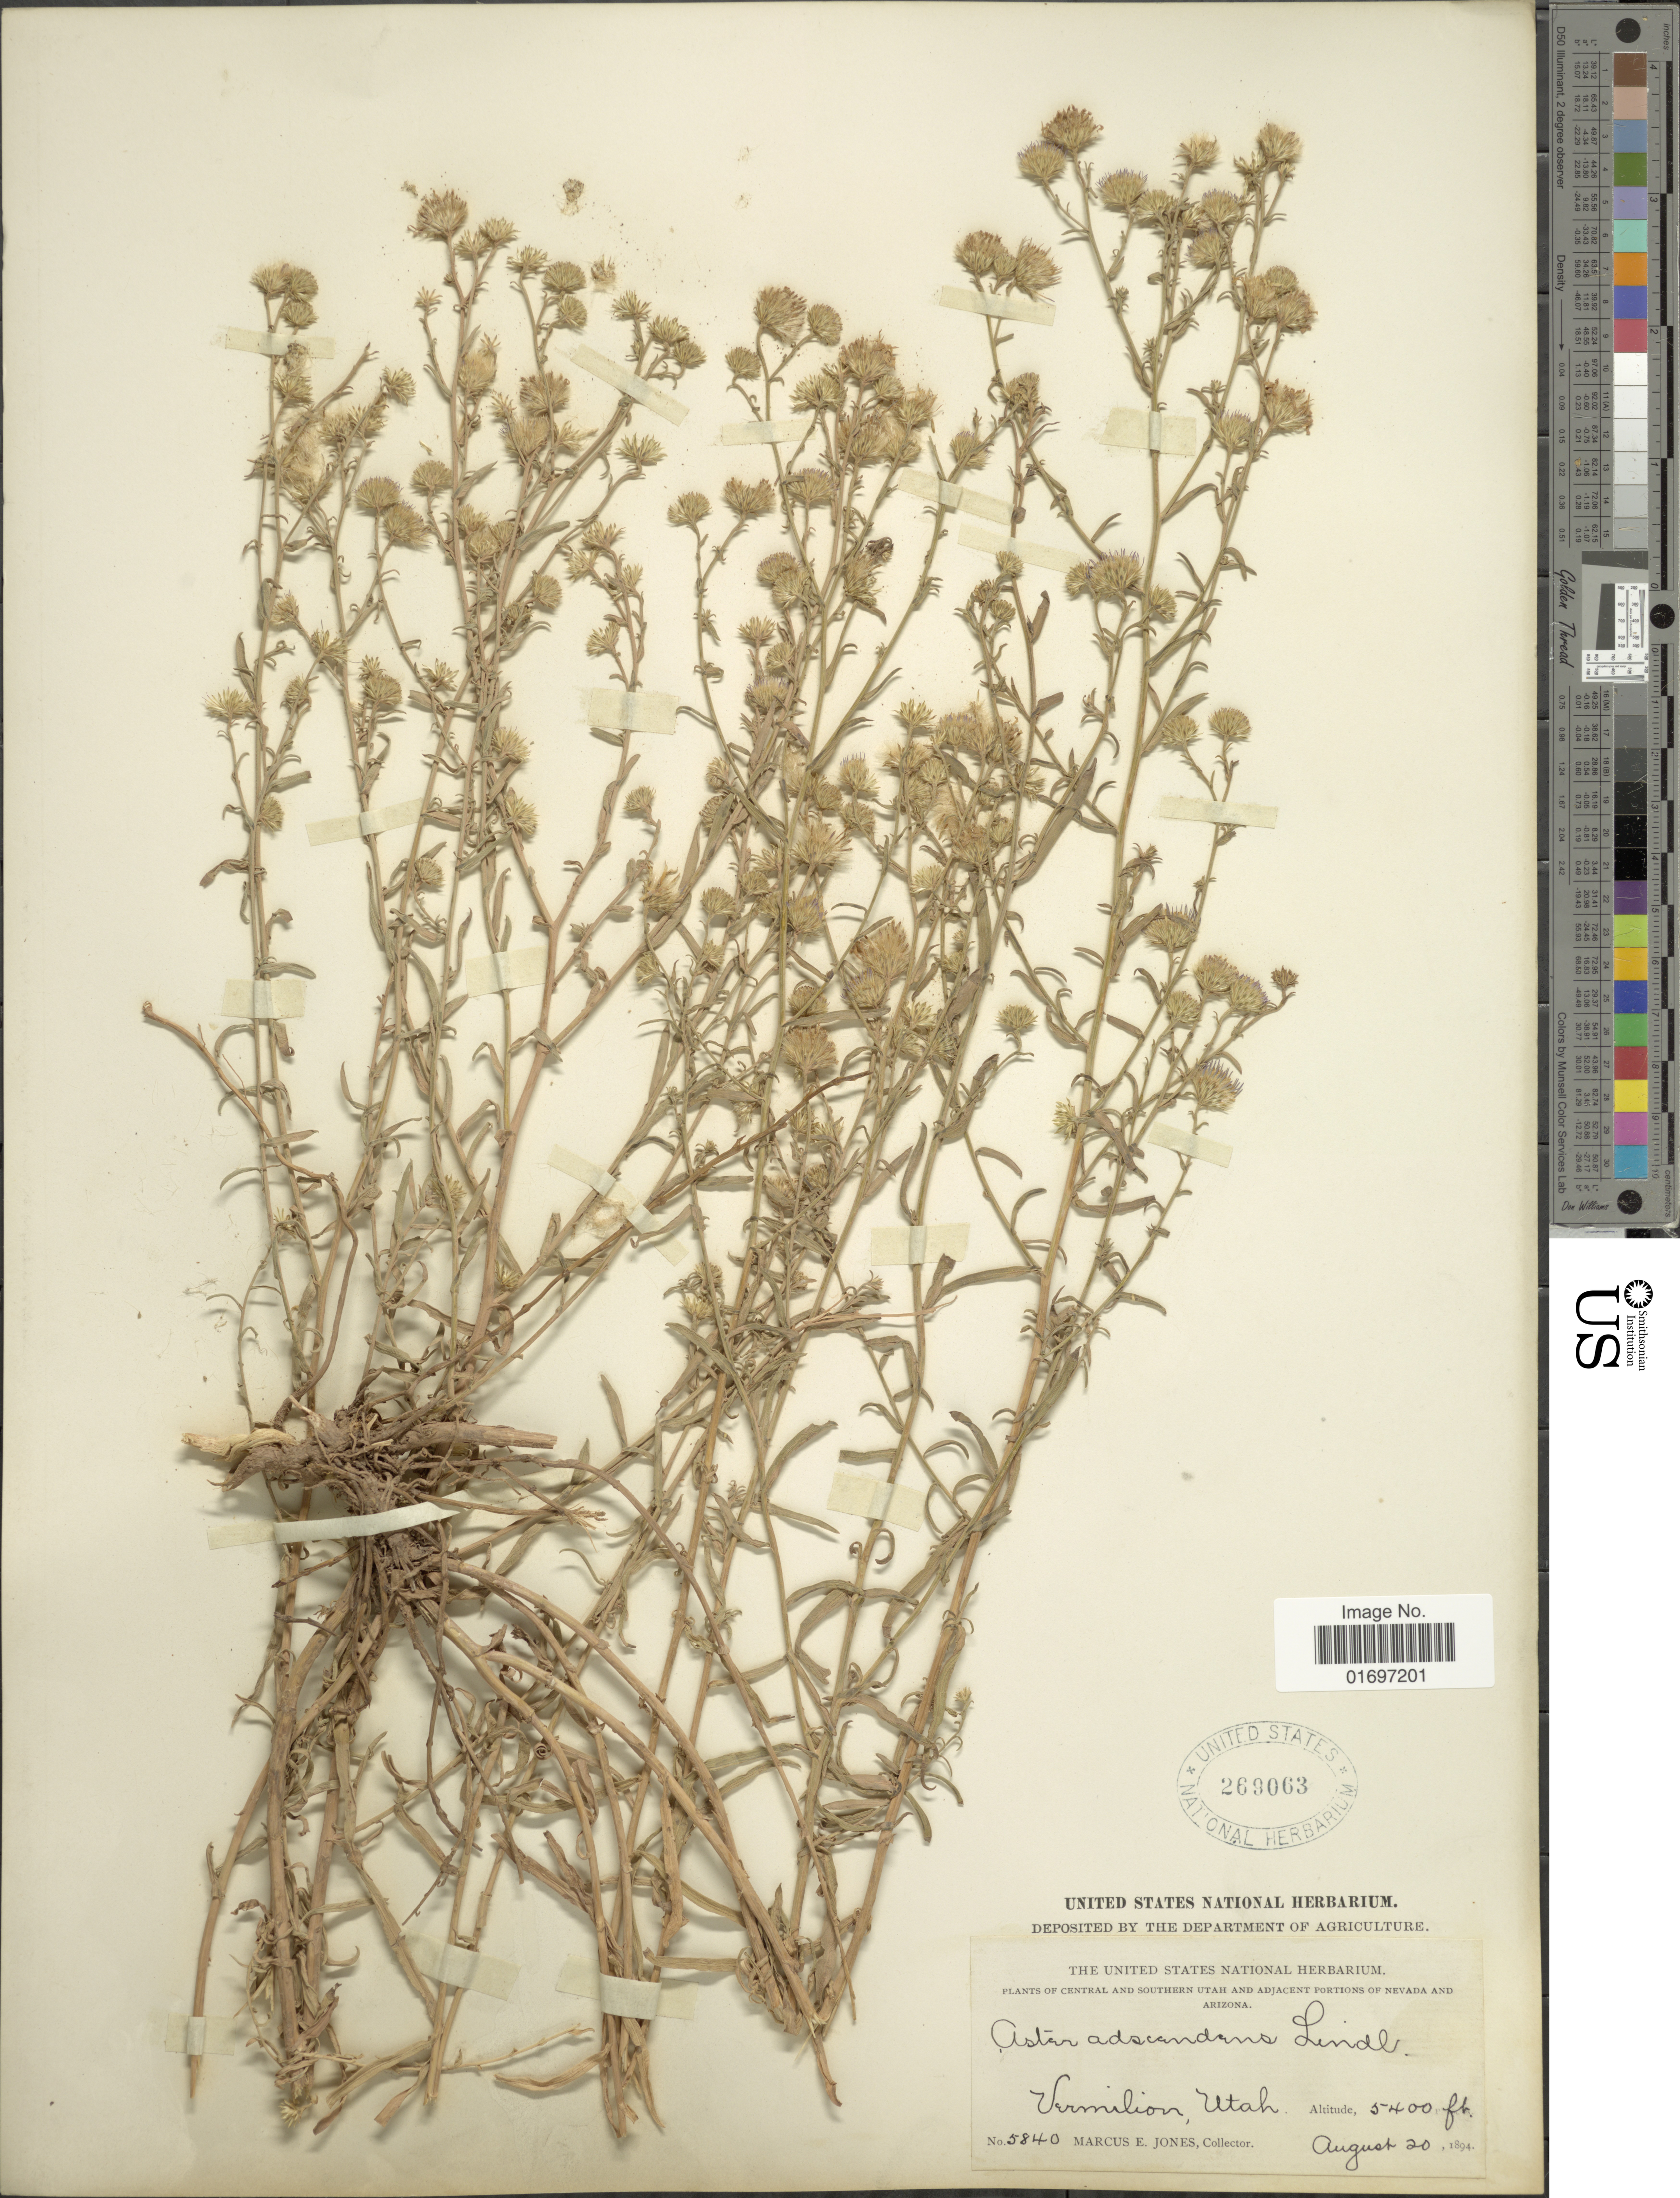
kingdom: Plantae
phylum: Tracheophyta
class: Magnoliopsida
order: Asterales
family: Asteraceae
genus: Symphyotrichum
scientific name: Symphyotrichum ascendens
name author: (Lindl.) G.L. Nesom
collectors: M. E. Jones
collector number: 5840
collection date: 1894-08-20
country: United States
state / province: Utah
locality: Central and Southern Utah and adjacent portions of Nevada and Arizona. Vermilion, Utah.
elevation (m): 1646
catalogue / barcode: US 269063